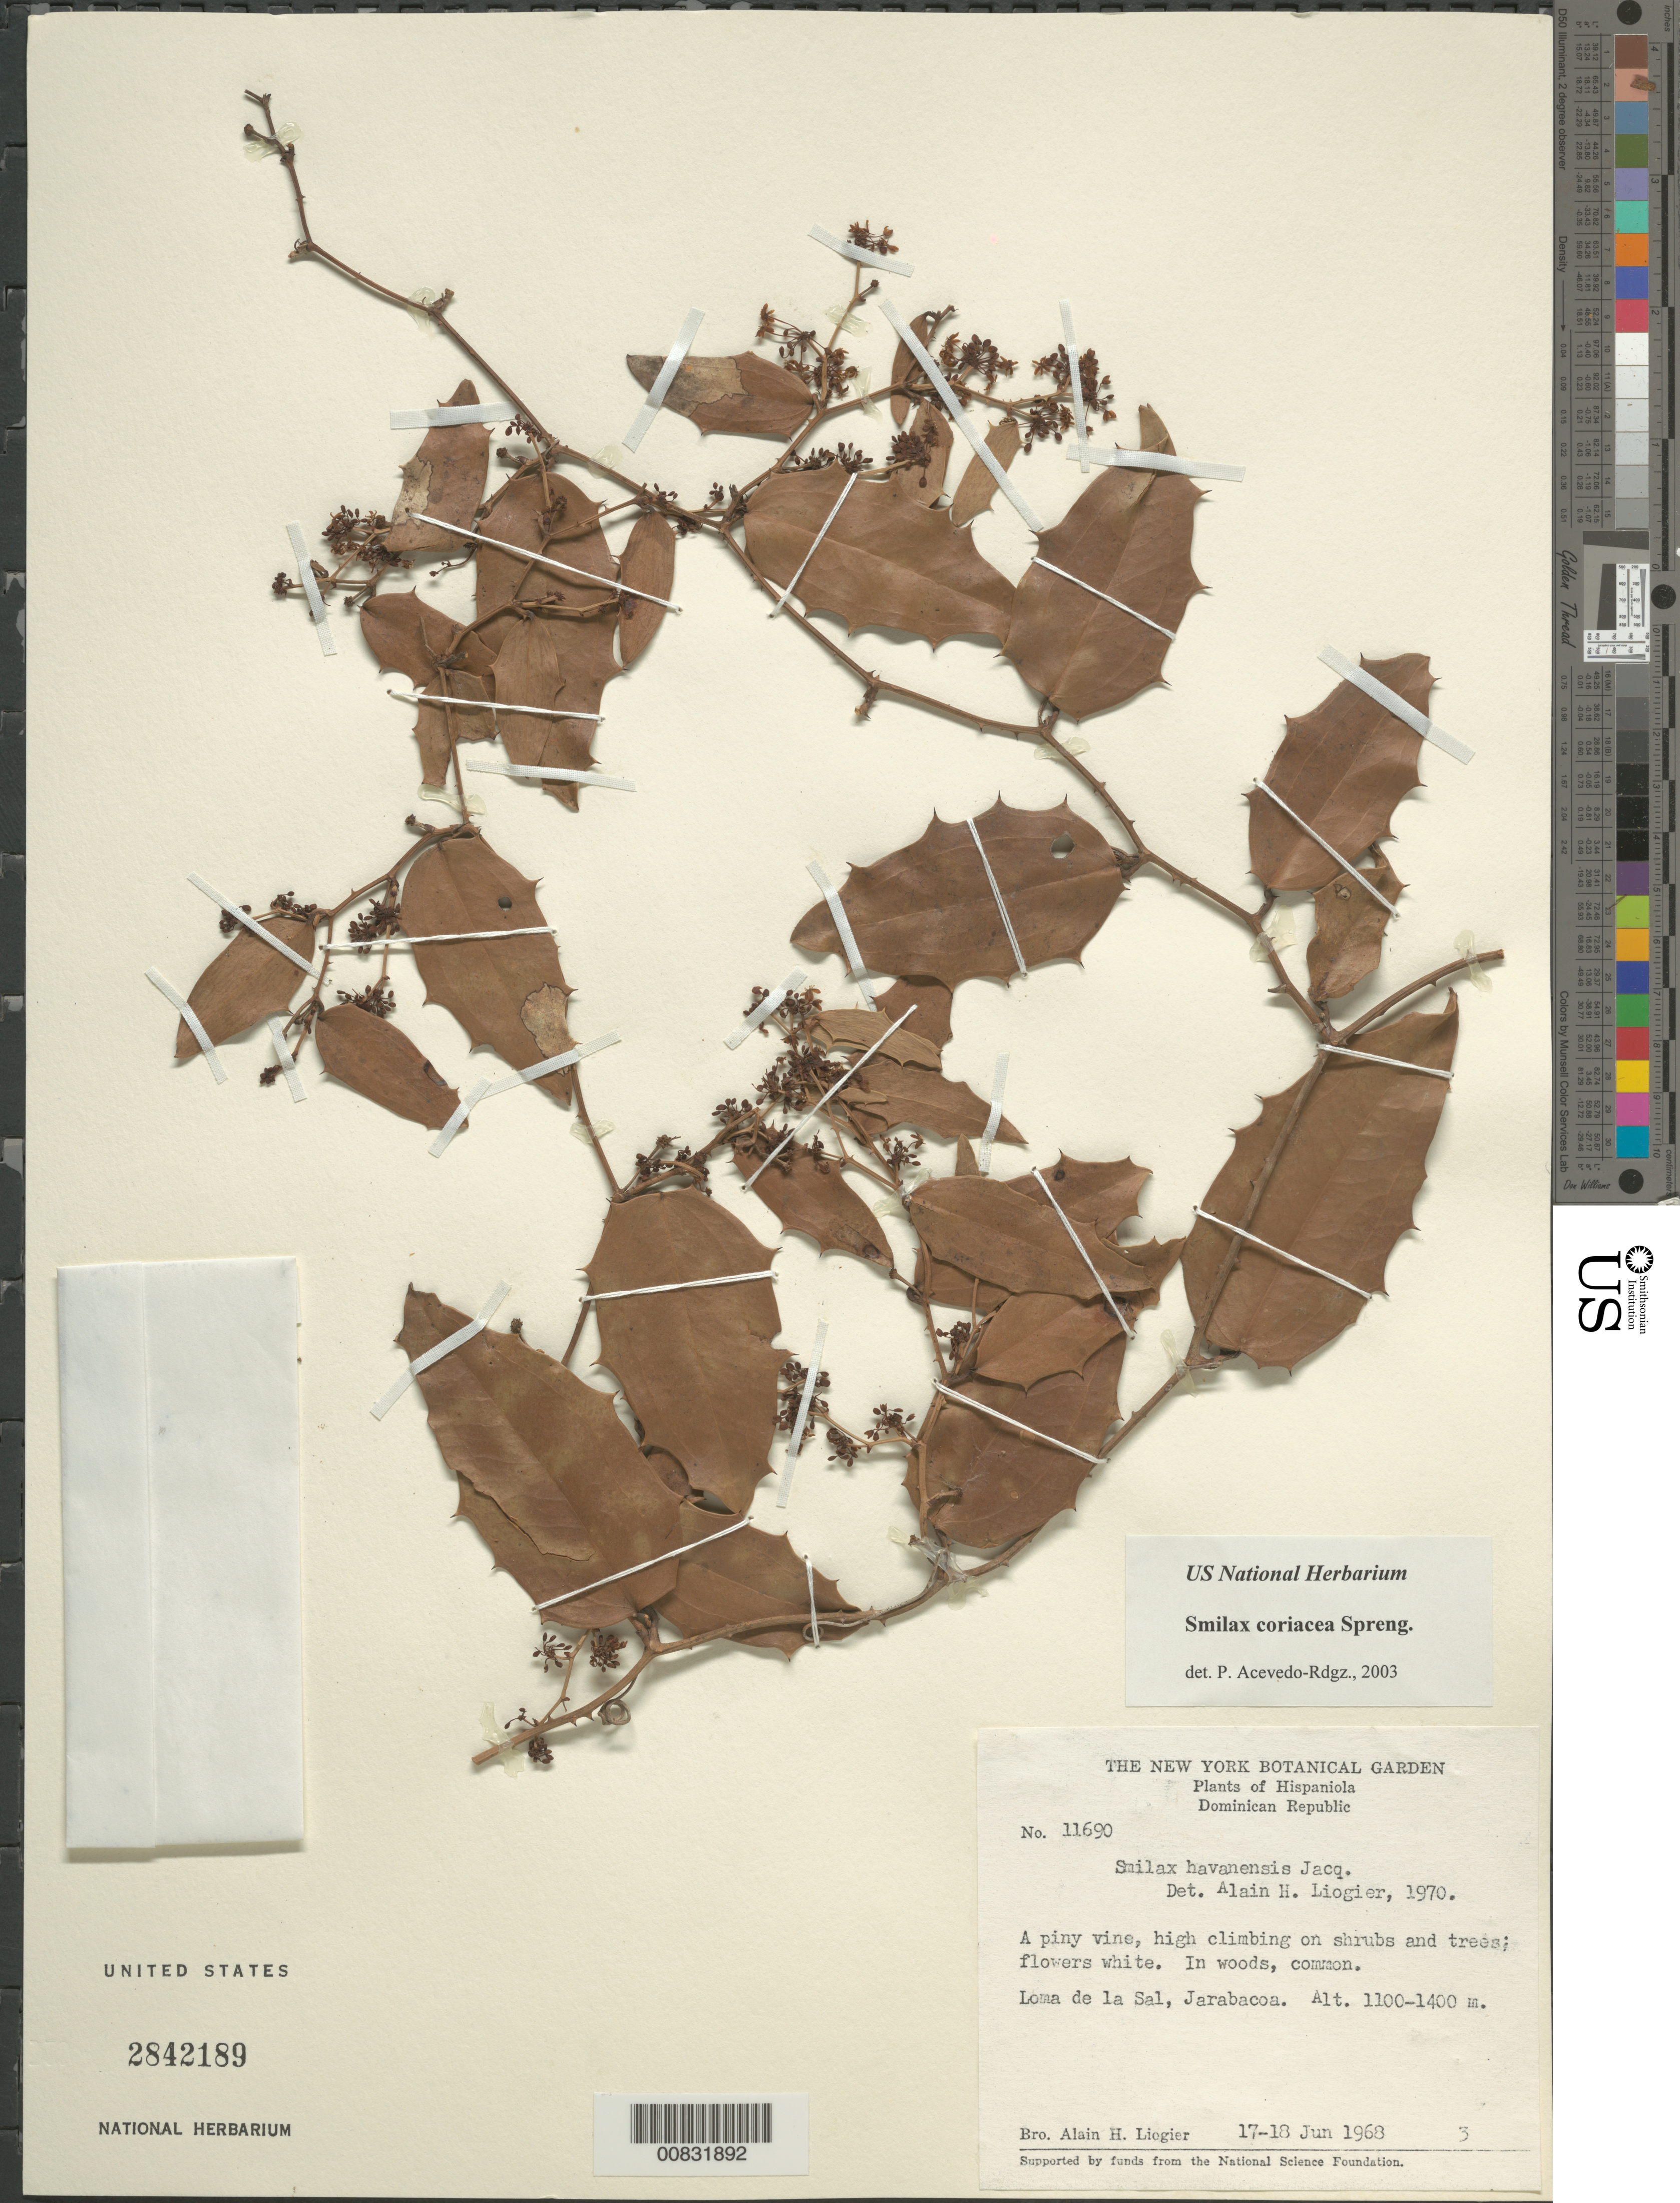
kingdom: Plantae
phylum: Tracheophyta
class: Liliopsida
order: Liliales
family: Smilacaceae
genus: Smilax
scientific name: Smilax coriacea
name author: Spreng.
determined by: Acevedo-Rodríguez, P., (BOT), Smithsonian Institution - National Museum of Natural History (UNITED STATES)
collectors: A. H. Liogier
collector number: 11690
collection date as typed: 17 Jun 1968 to 18 Jun 1968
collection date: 1968-06-17/1968-06-18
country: Dominican Republic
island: Hispaniola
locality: Loma de la Sal, Jarabacoa.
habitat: Piny vine. In woods.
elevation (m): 1100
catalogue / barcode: US 2842189